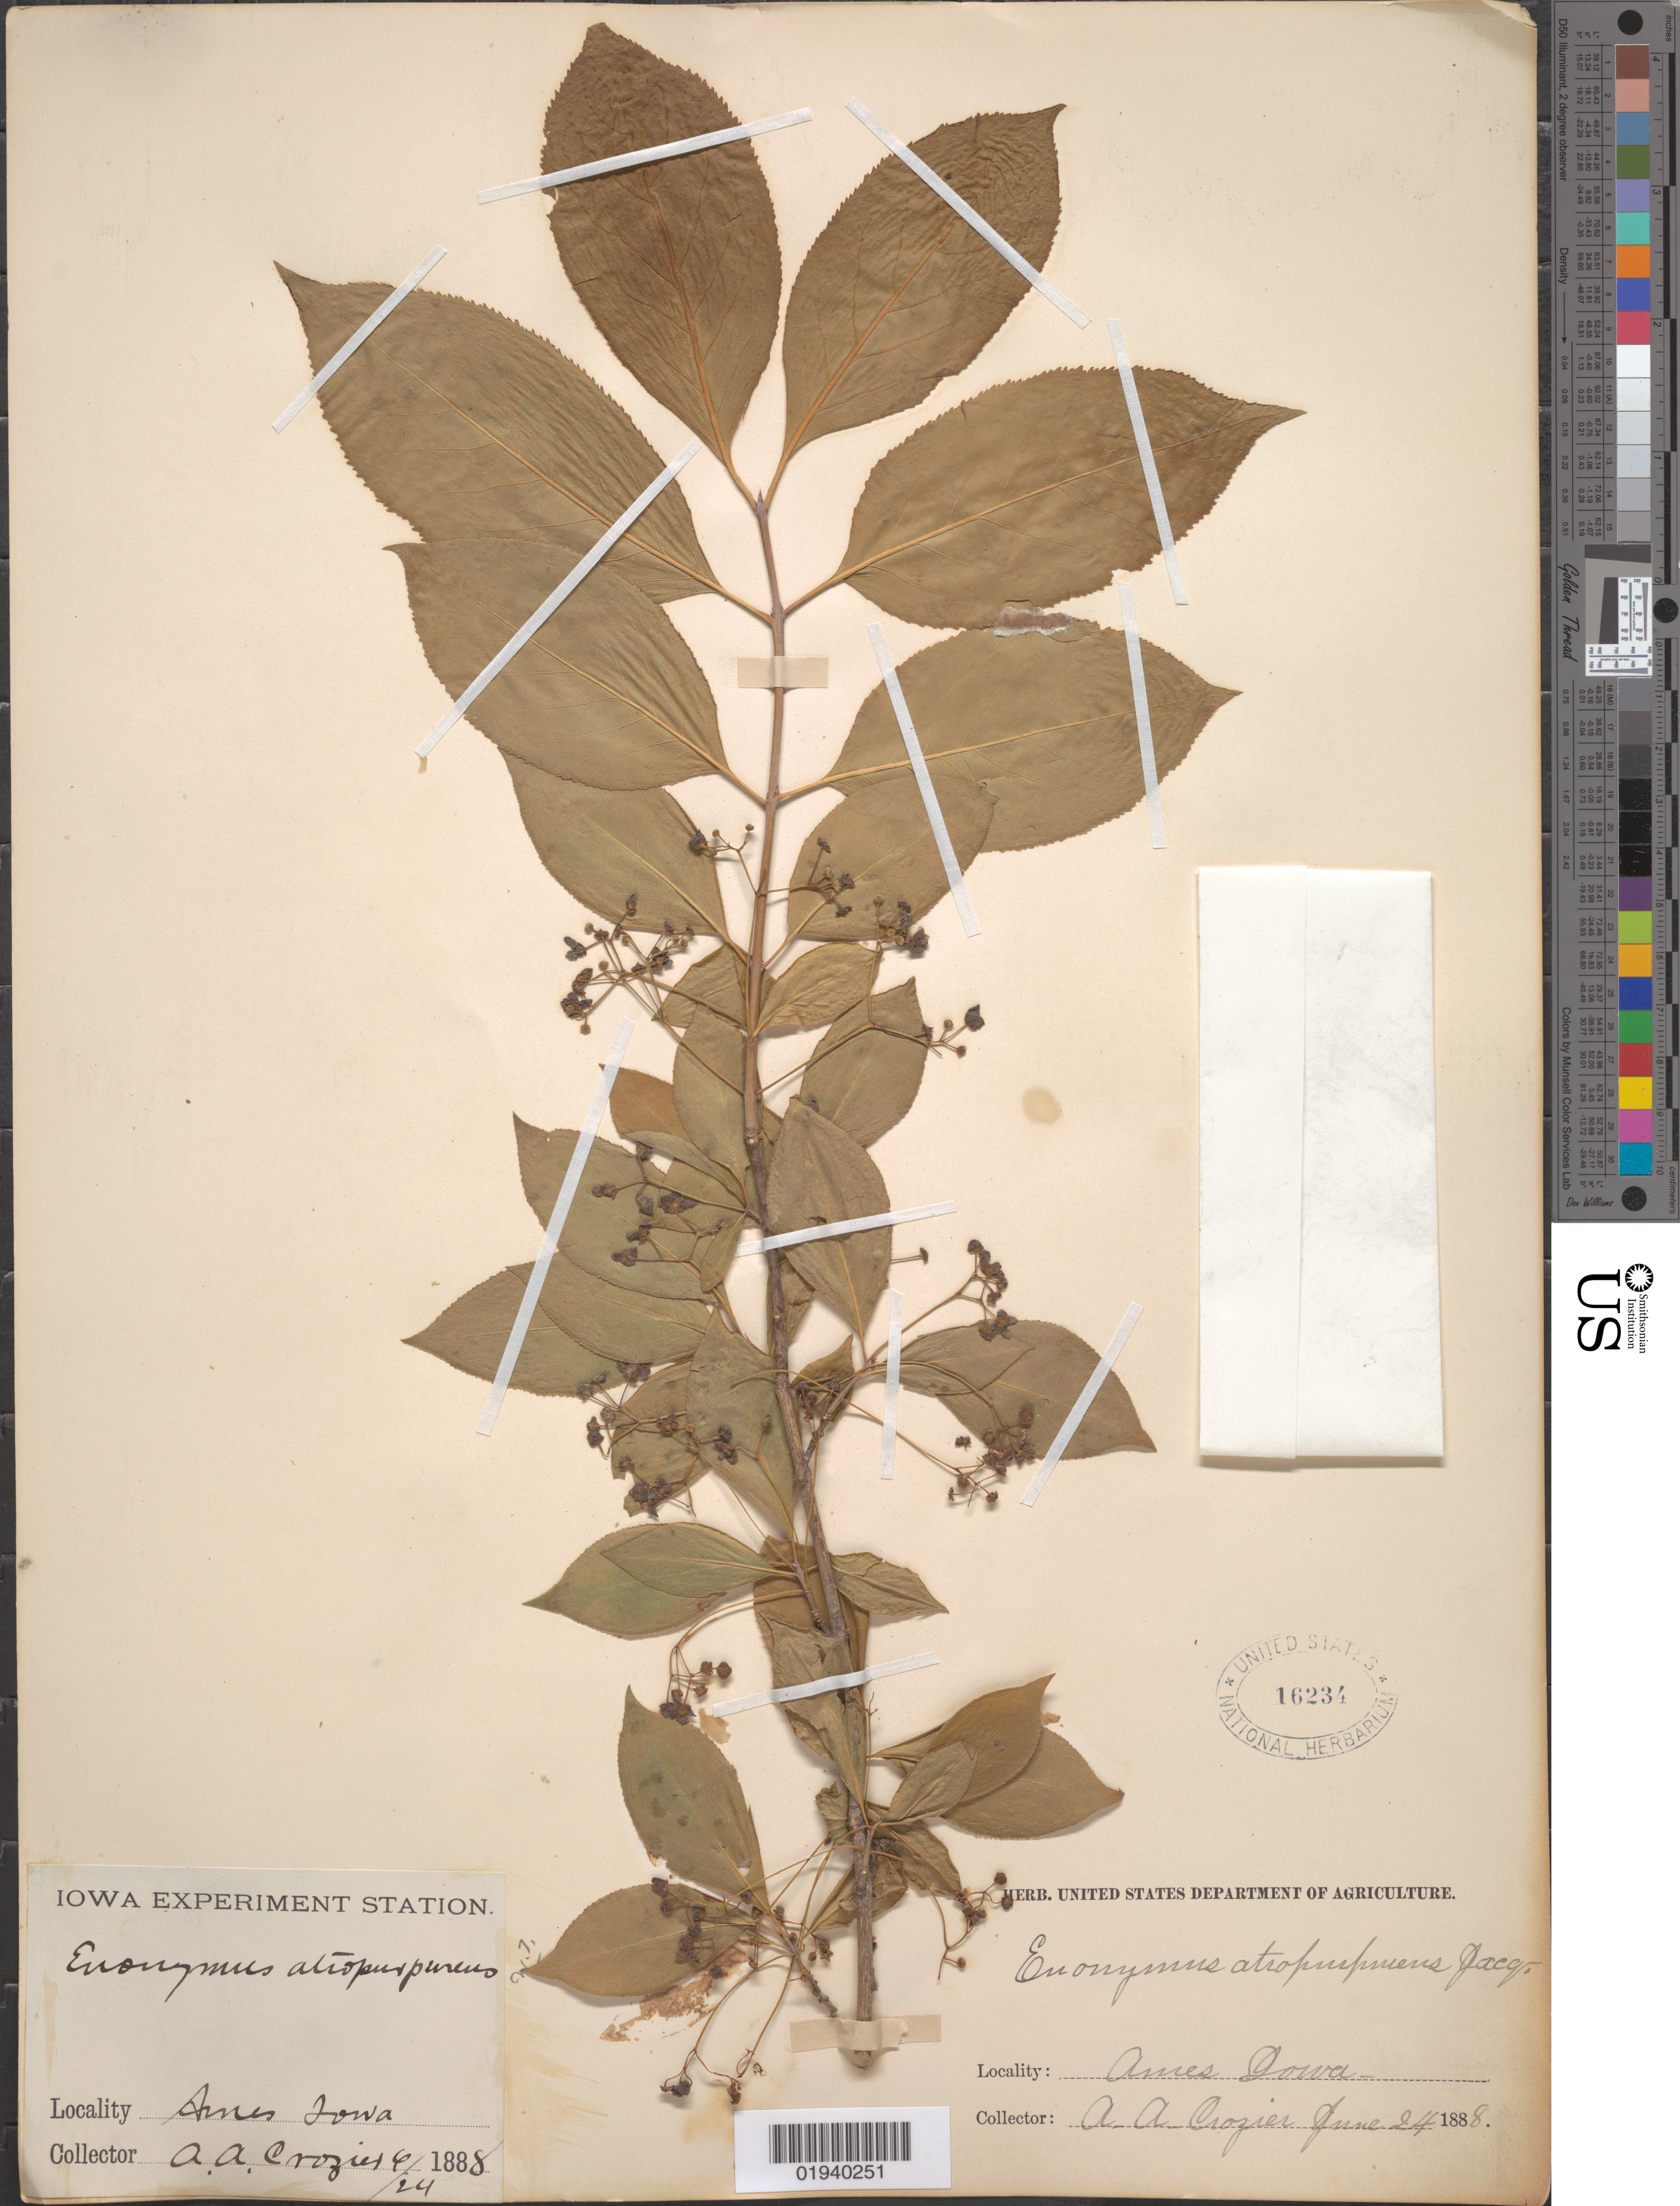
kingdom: Plantae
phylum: Tracheophyta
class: Magnoliopsida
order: Celastrales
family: Celastraceae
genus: Euonymus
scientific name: Euonymus atropurpureus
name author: Jacq.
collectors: A. Crozier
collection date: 1888-06-24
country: United States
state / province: Iowa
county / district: Story County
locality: Ames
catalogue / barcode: US 16234